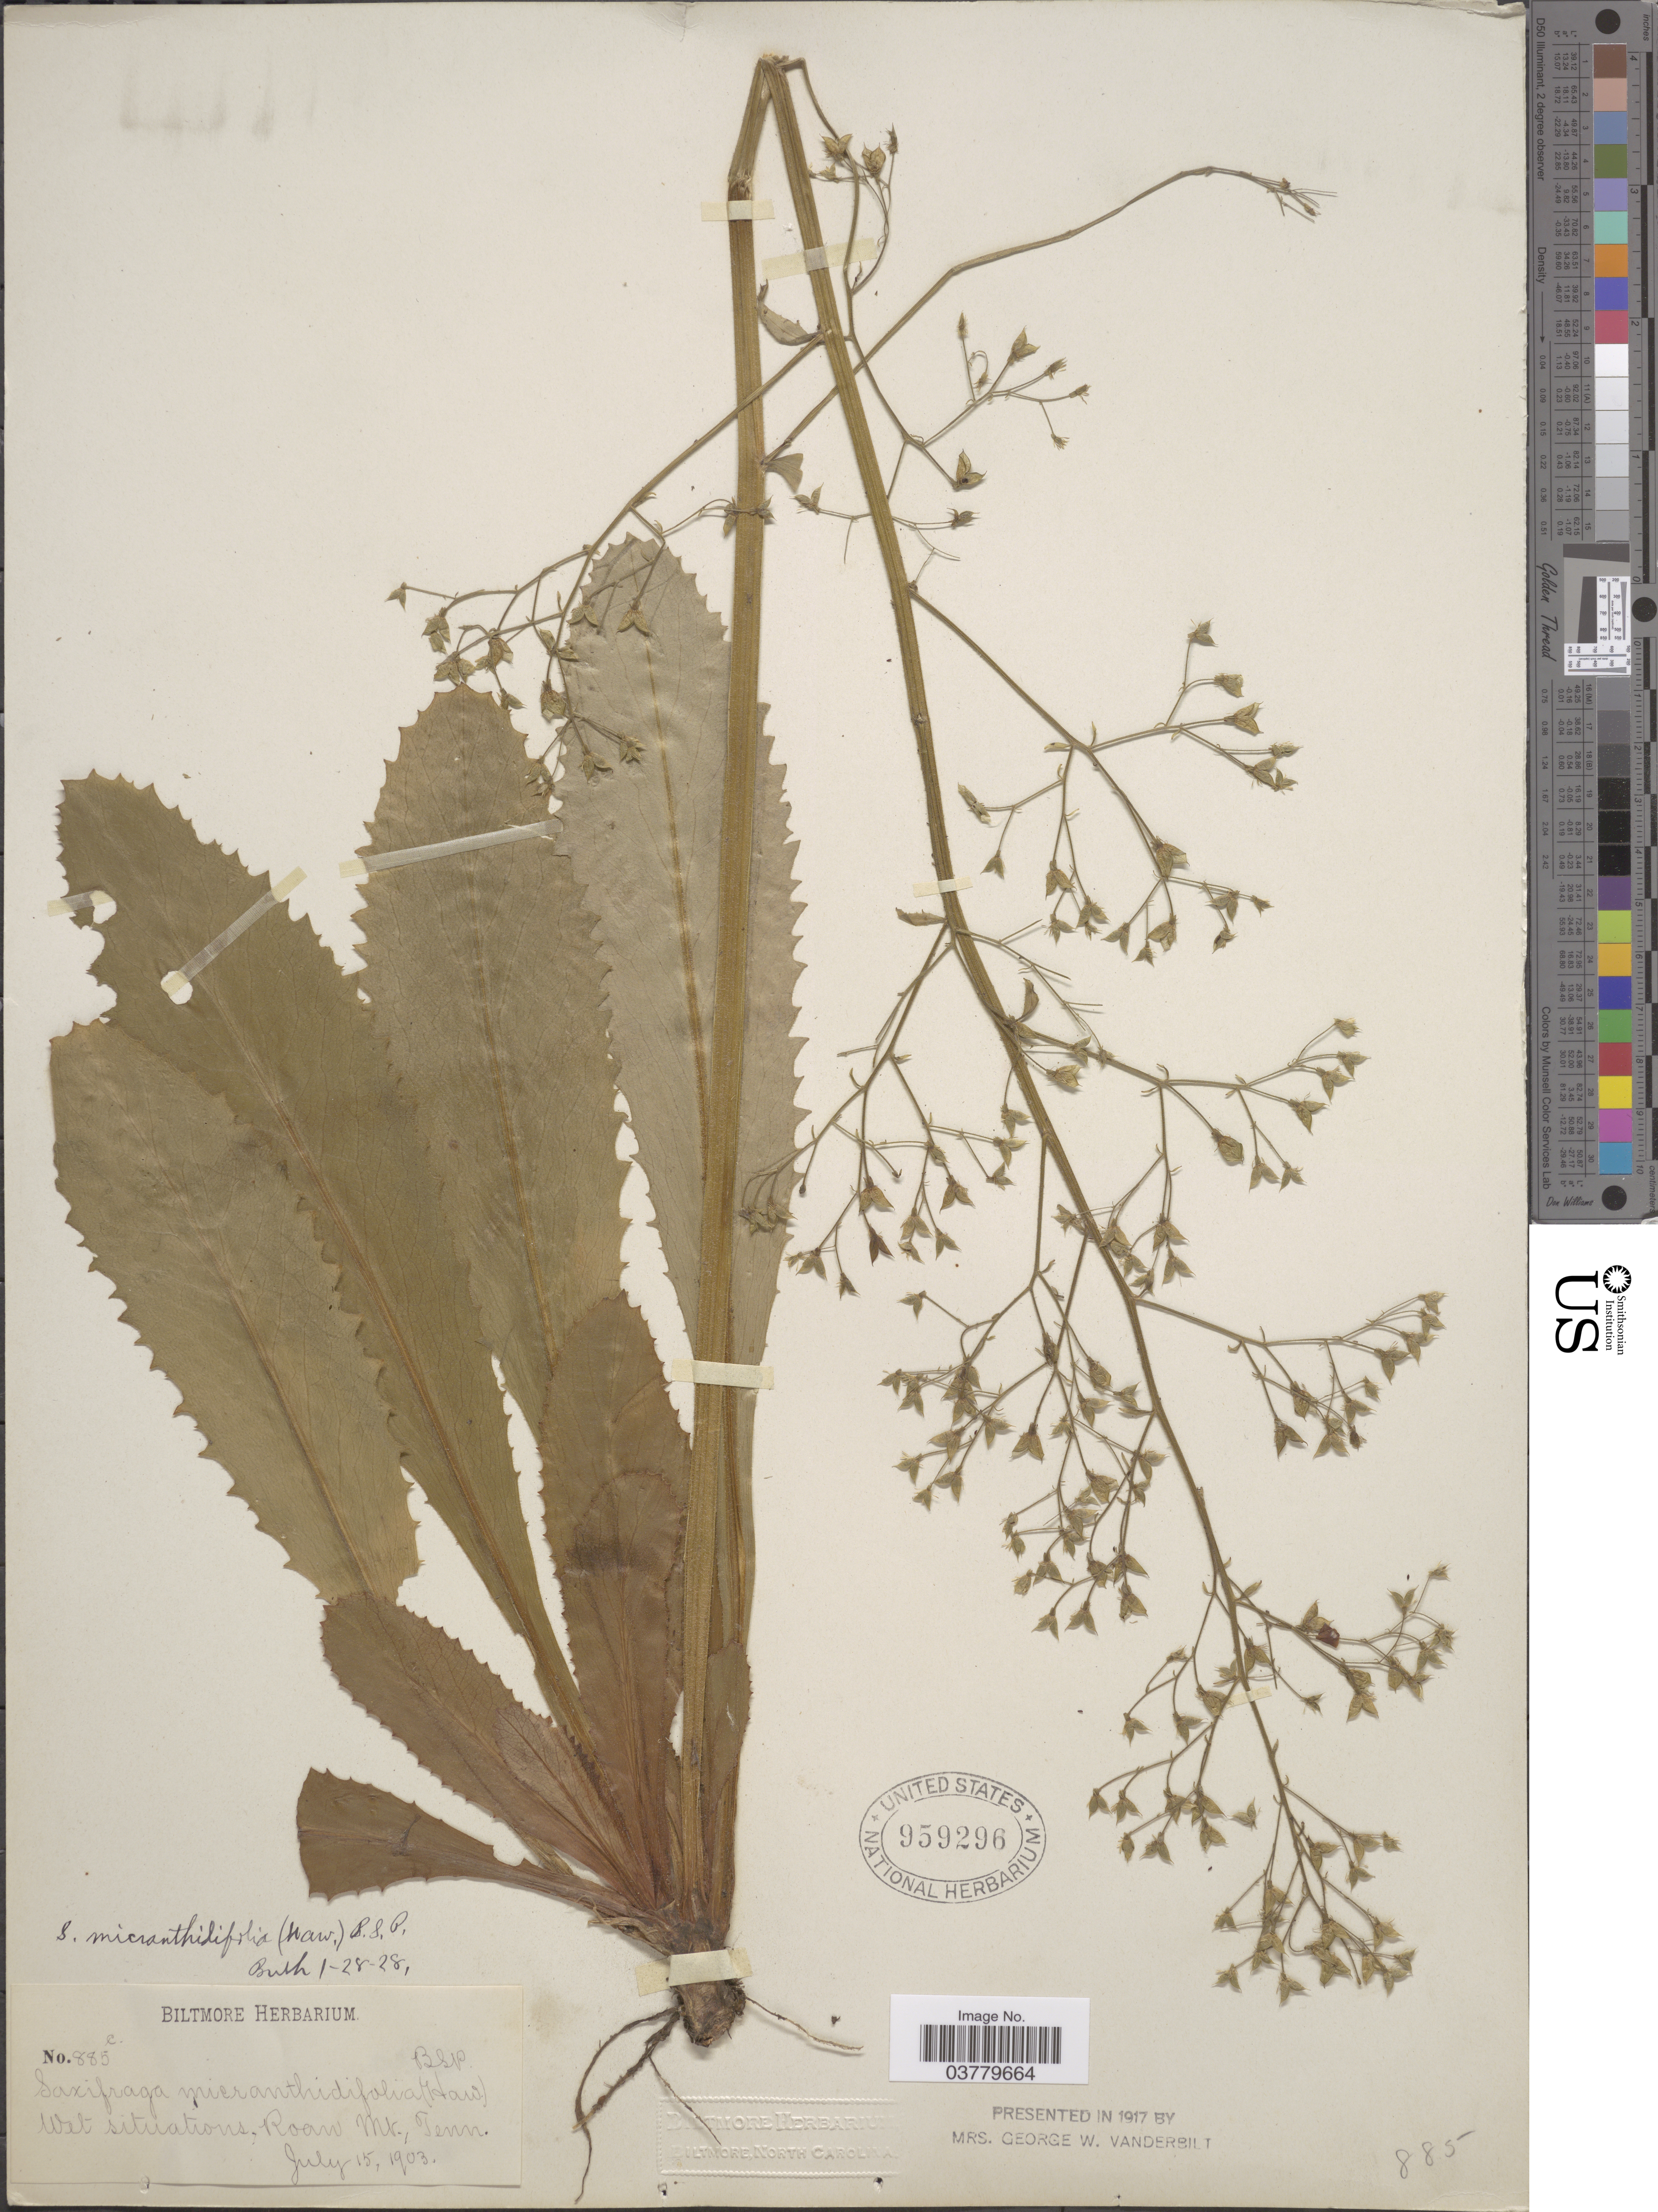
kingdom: Plantae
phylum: Tracheophyta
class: Magnoliopsida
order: Saxifragales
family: Saxifragaceae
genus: Micranthes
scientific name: Micranthes micranthidifolia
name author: (Haw.) Small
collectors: ex herb. Biltmore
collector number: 885c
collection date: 1903-07-15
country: United States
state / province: Tennessee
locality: Roan Mt.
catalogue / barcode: US 959296